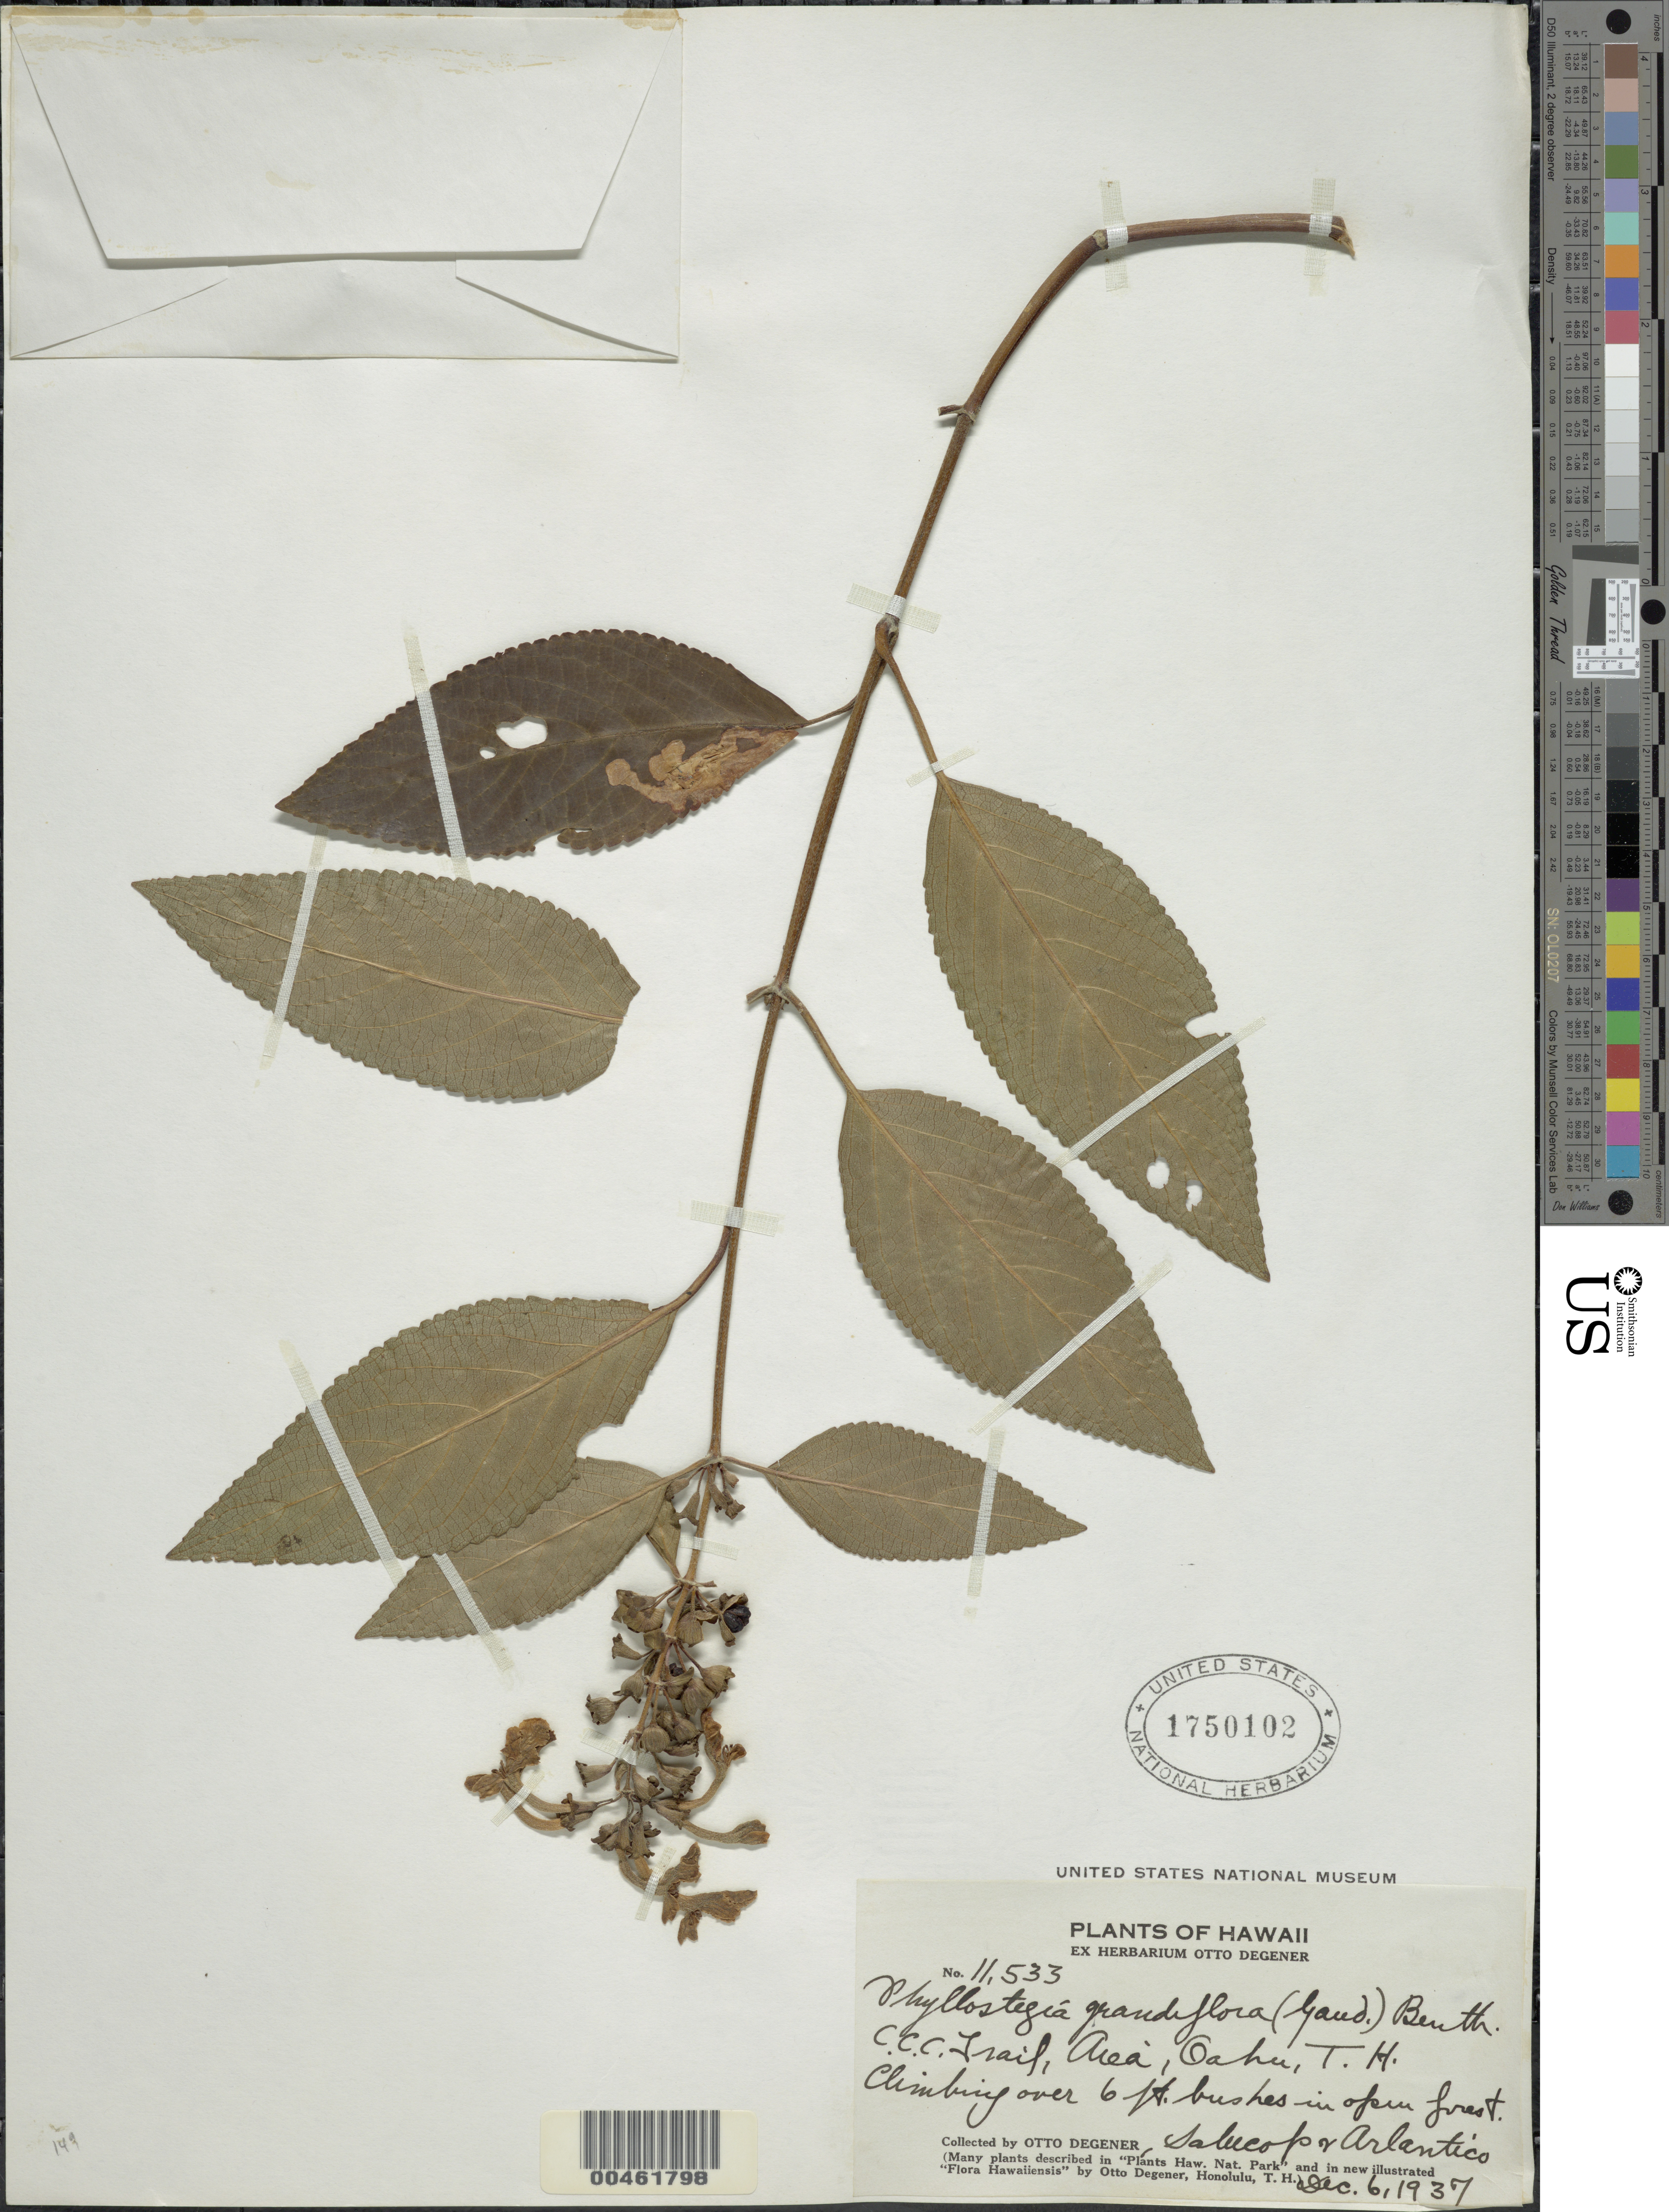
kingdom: Plantae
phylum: Tracheophyta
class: Magnoliopsida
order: Lamiales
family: Lamiaceae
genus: Phyllostegia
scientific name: Phyllostegia grandiflora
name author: (Gaudich.) Benth.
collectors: O. Degener, -- Salucop & Arlantico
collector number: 11533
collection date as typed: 6 Dec 1937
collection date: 1937-12-06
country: United States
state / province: Hawaii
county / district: Honolulu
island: Oahu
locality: C.C.C. Trail, Aiea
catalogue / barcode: US 1750102